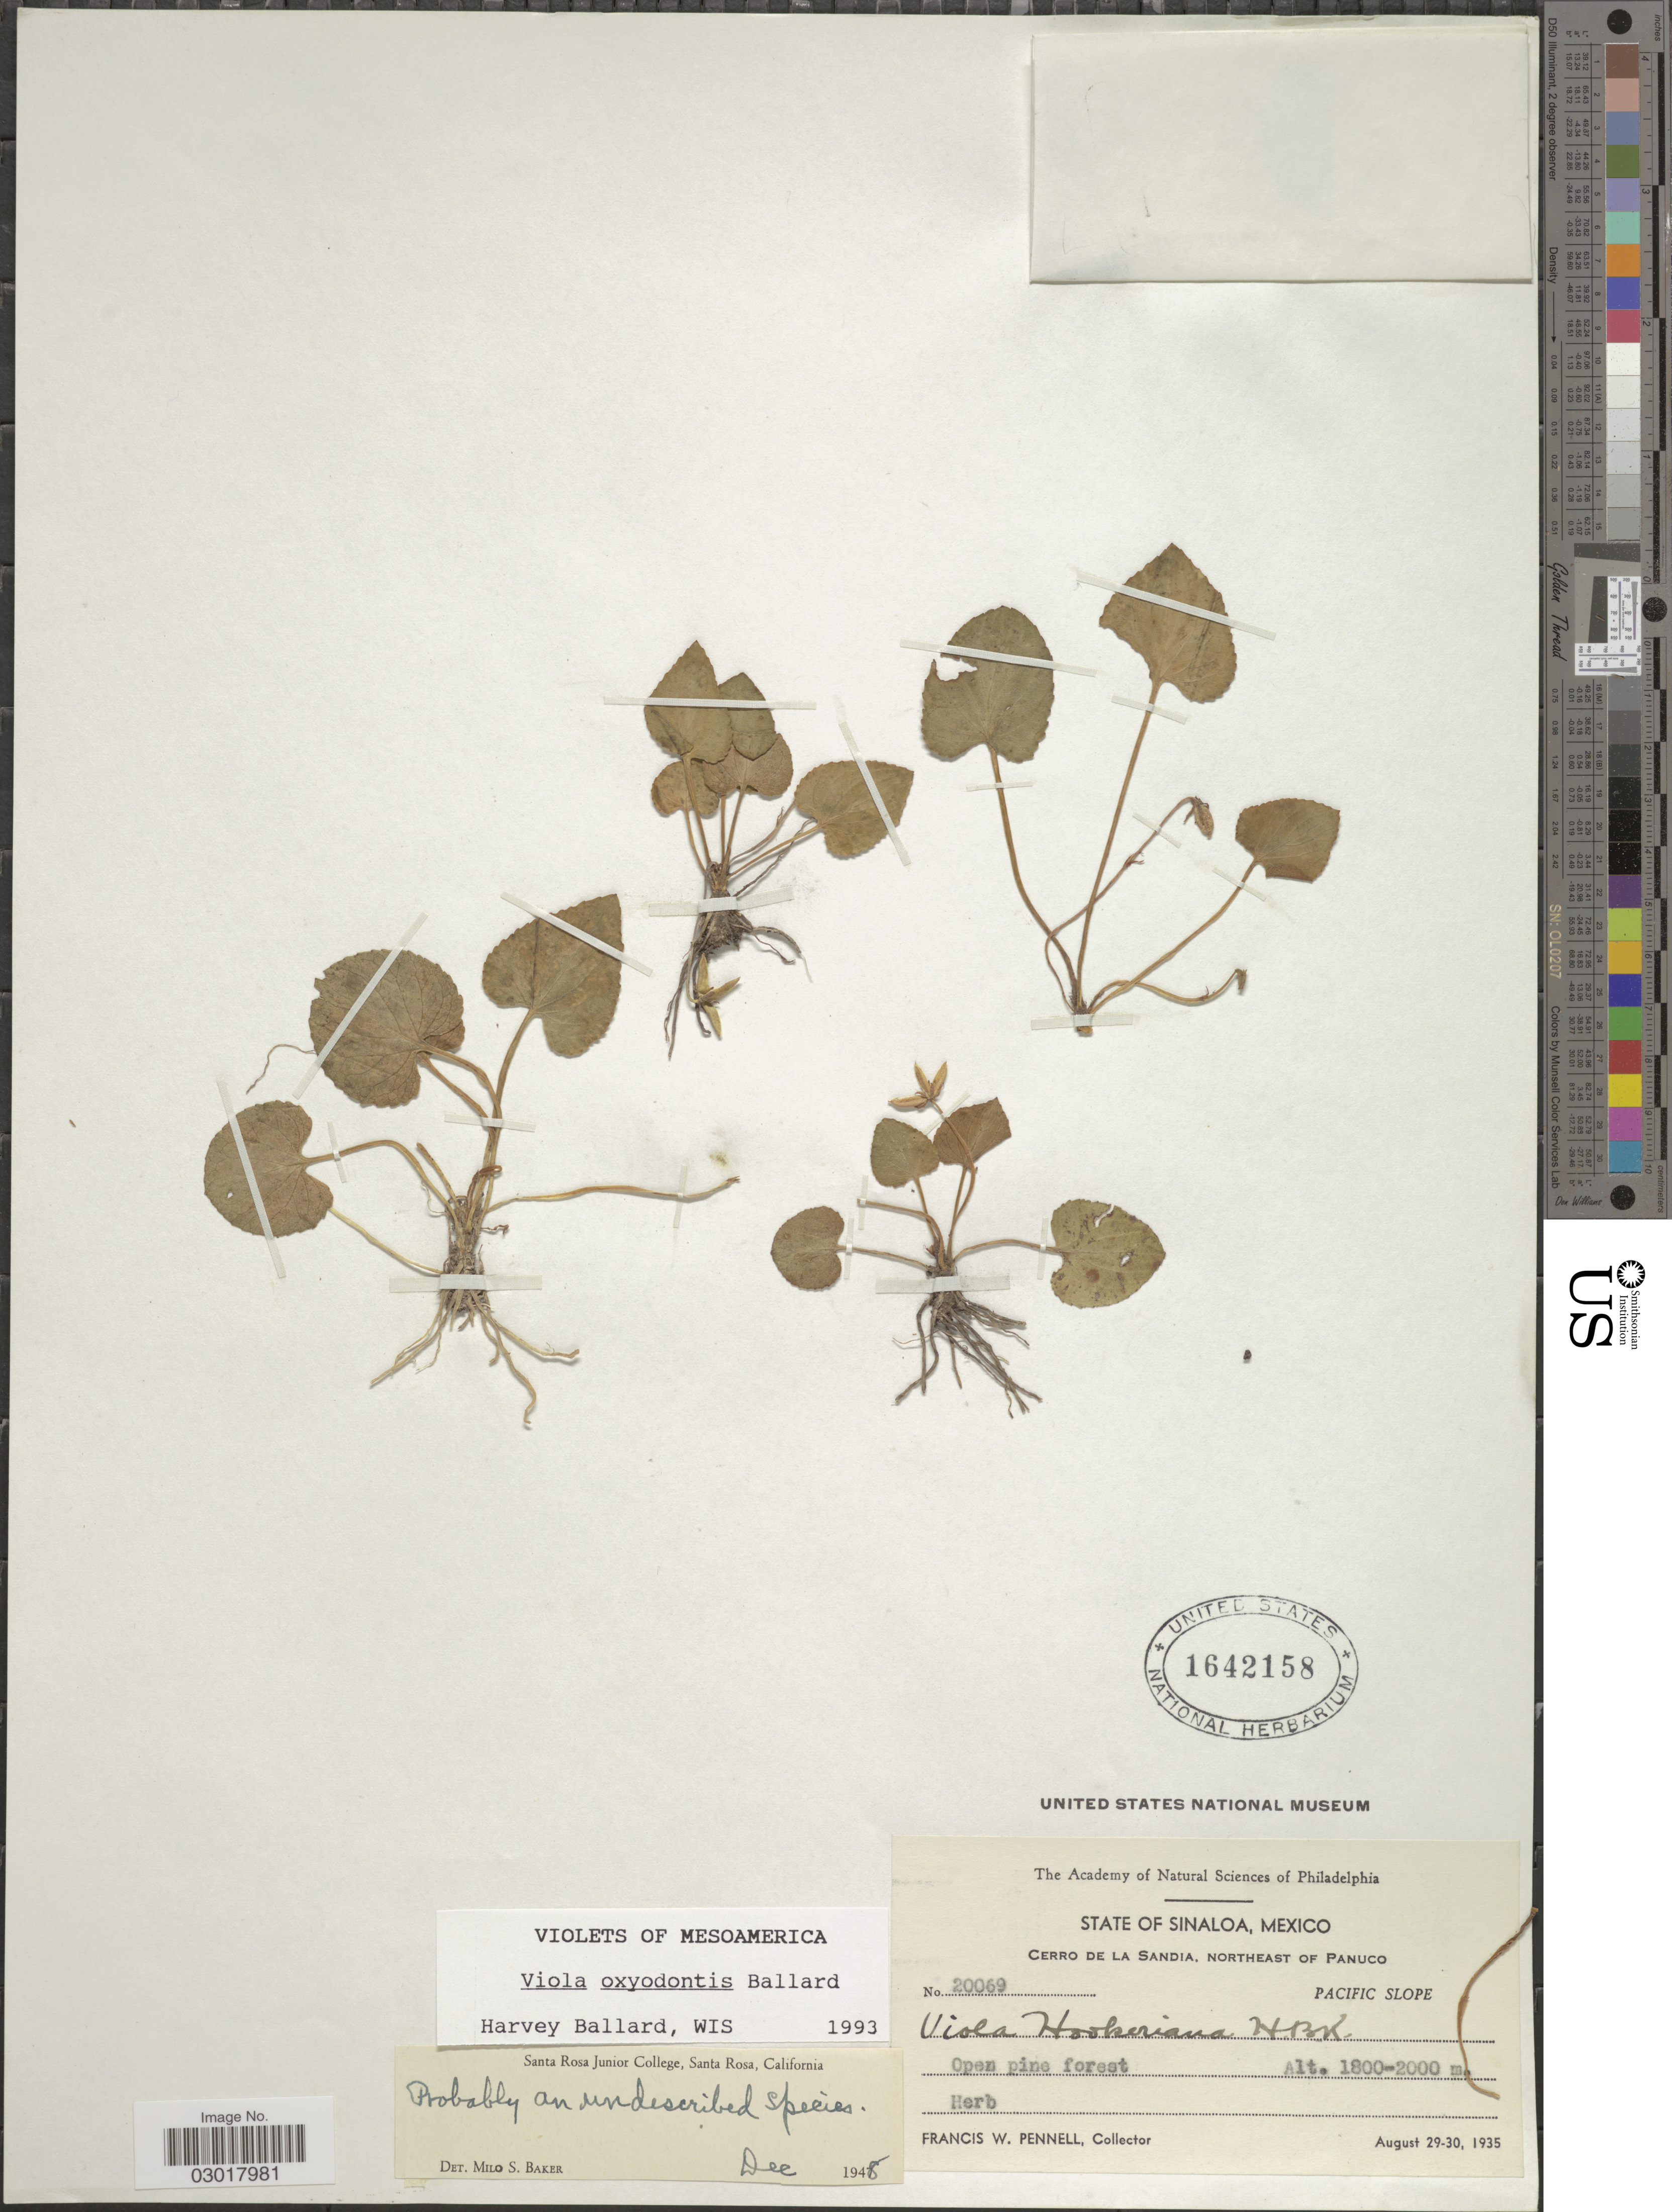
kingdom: Plantae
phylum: Tracheophyta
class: Magnoliopsida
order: Malpighiales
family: Violaceae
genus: Viola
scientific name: Viola oxyodontis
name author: H.E. Ballard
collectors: F. W. Pennell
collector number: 20069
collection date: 1935-08-29/1935-08-30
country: Mexico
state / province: Sinaloa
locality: Cerro de La Sandia, Northeast of Panuco. Pacific Slope.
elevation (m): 1800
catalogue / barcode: US 1642158